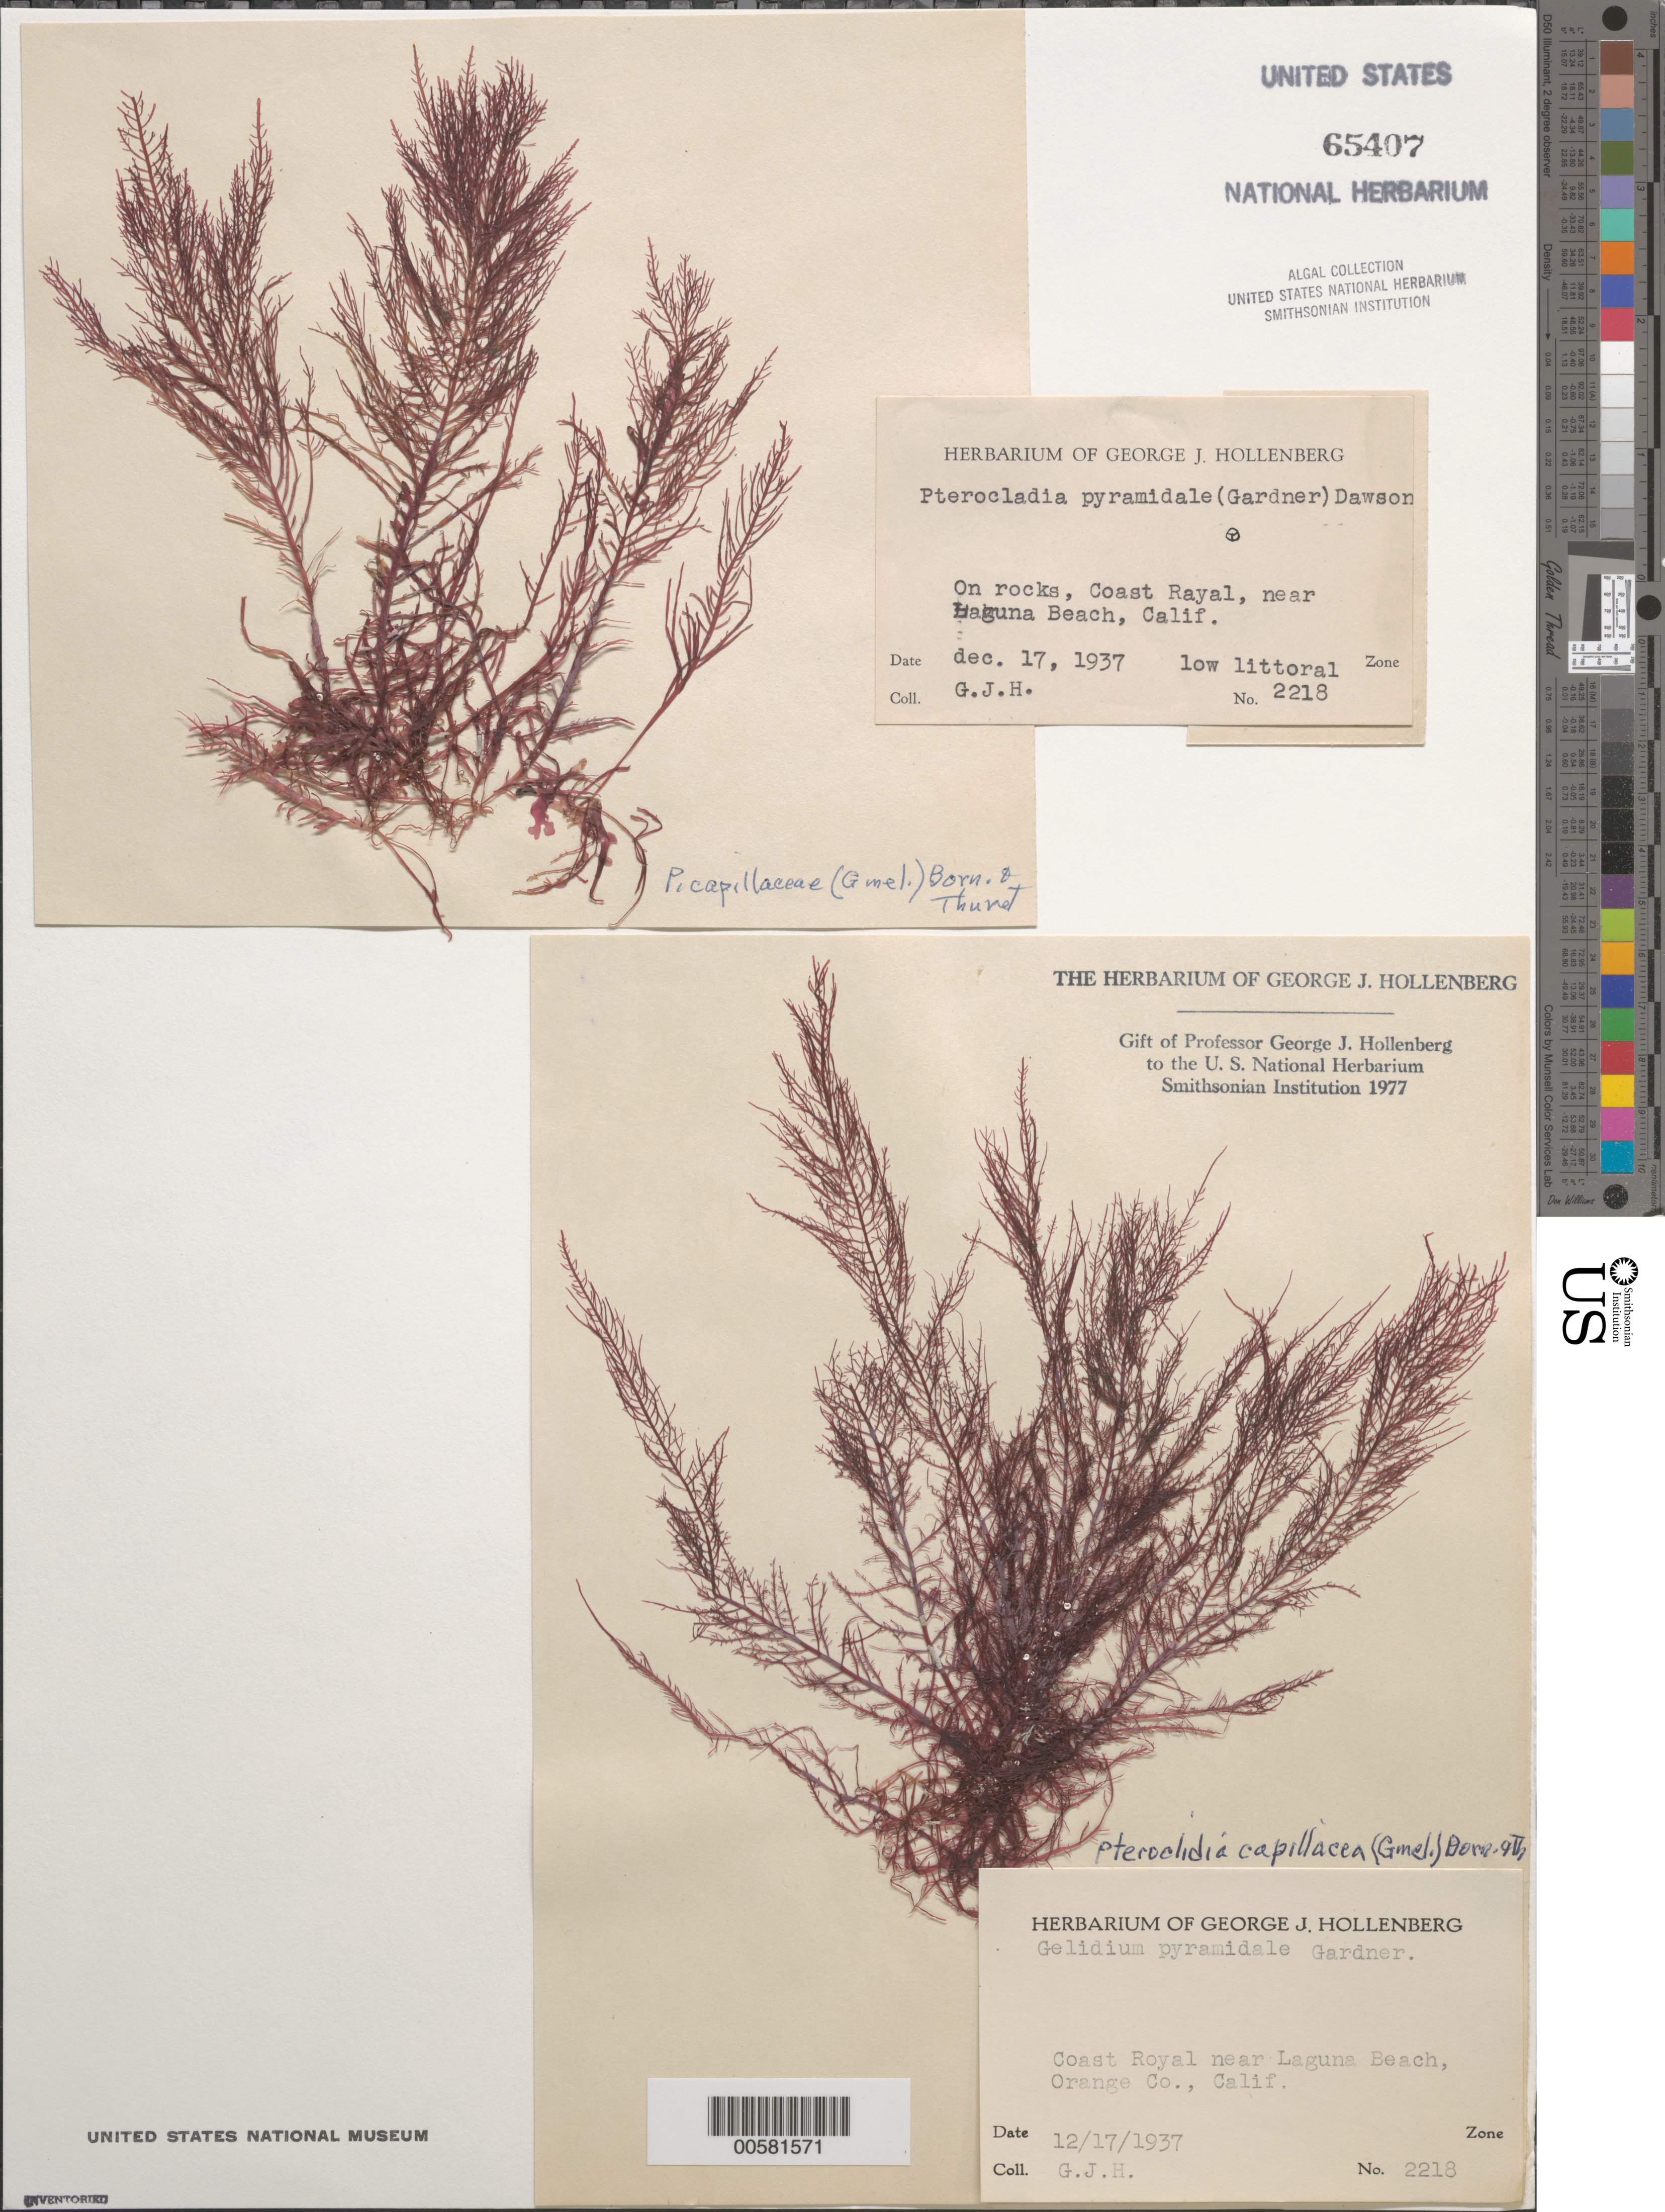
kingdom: Plantae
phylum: Rhodophyta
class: Florideophyceae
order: Gelidiales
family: Pterocladiaceae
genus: Pterocladiella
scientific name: Pterocladiella capillacea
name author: (S.G. Gmel.) Santelices & Hommers.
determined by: Algae name updating Project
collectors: G. Hollenberg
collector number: GJH 2218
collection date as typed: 17 Dec 1937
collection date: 1937-12-17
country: United States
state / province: California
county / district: Orange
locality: Coast Royal, near Laguna Beach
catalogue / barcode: US 65407